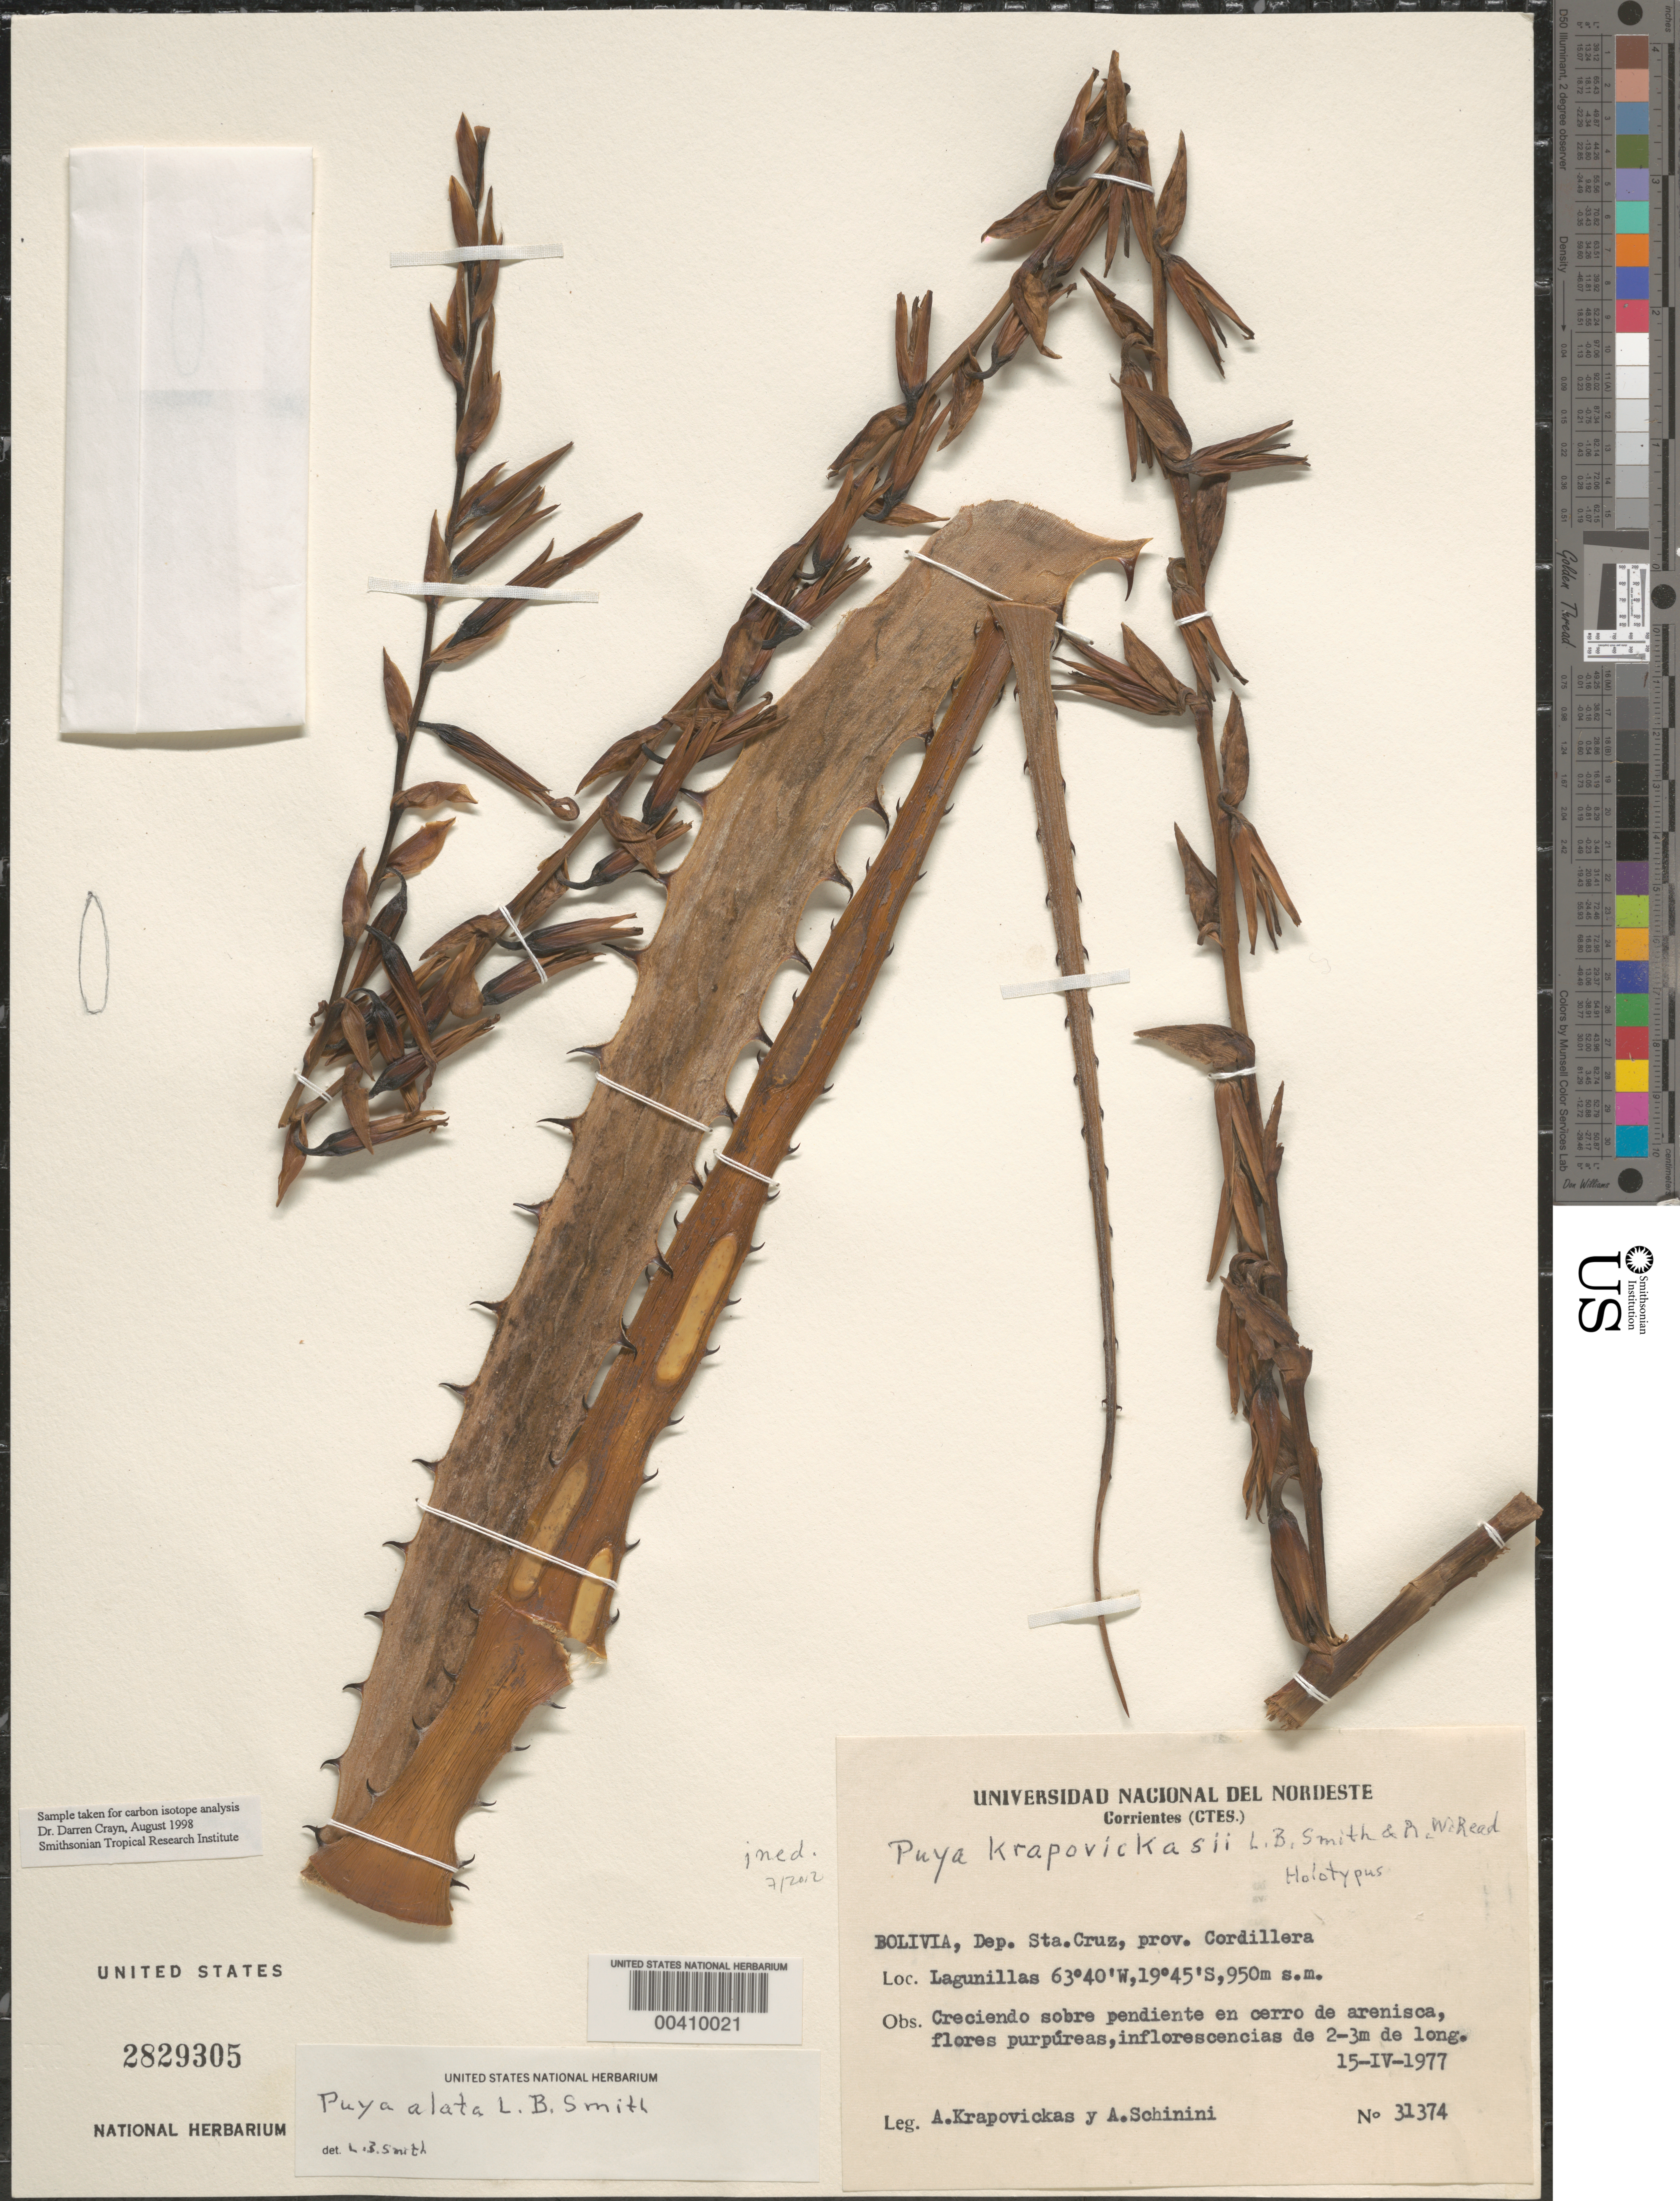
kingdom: Plantae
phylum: Tracheophyta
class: Liliopsida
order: Poales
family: Bromeliaceae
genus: Puya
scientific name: Puya alata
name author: L.B. Sm.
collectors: A. Krapovickas & A. Schinini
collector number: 31374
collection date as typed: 15 Apr 1977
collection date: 1977-04-15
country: Bolivia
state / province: Santa Cruz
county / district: Cordillera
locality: Lagunillas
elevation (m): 950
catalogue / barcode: US 2829305